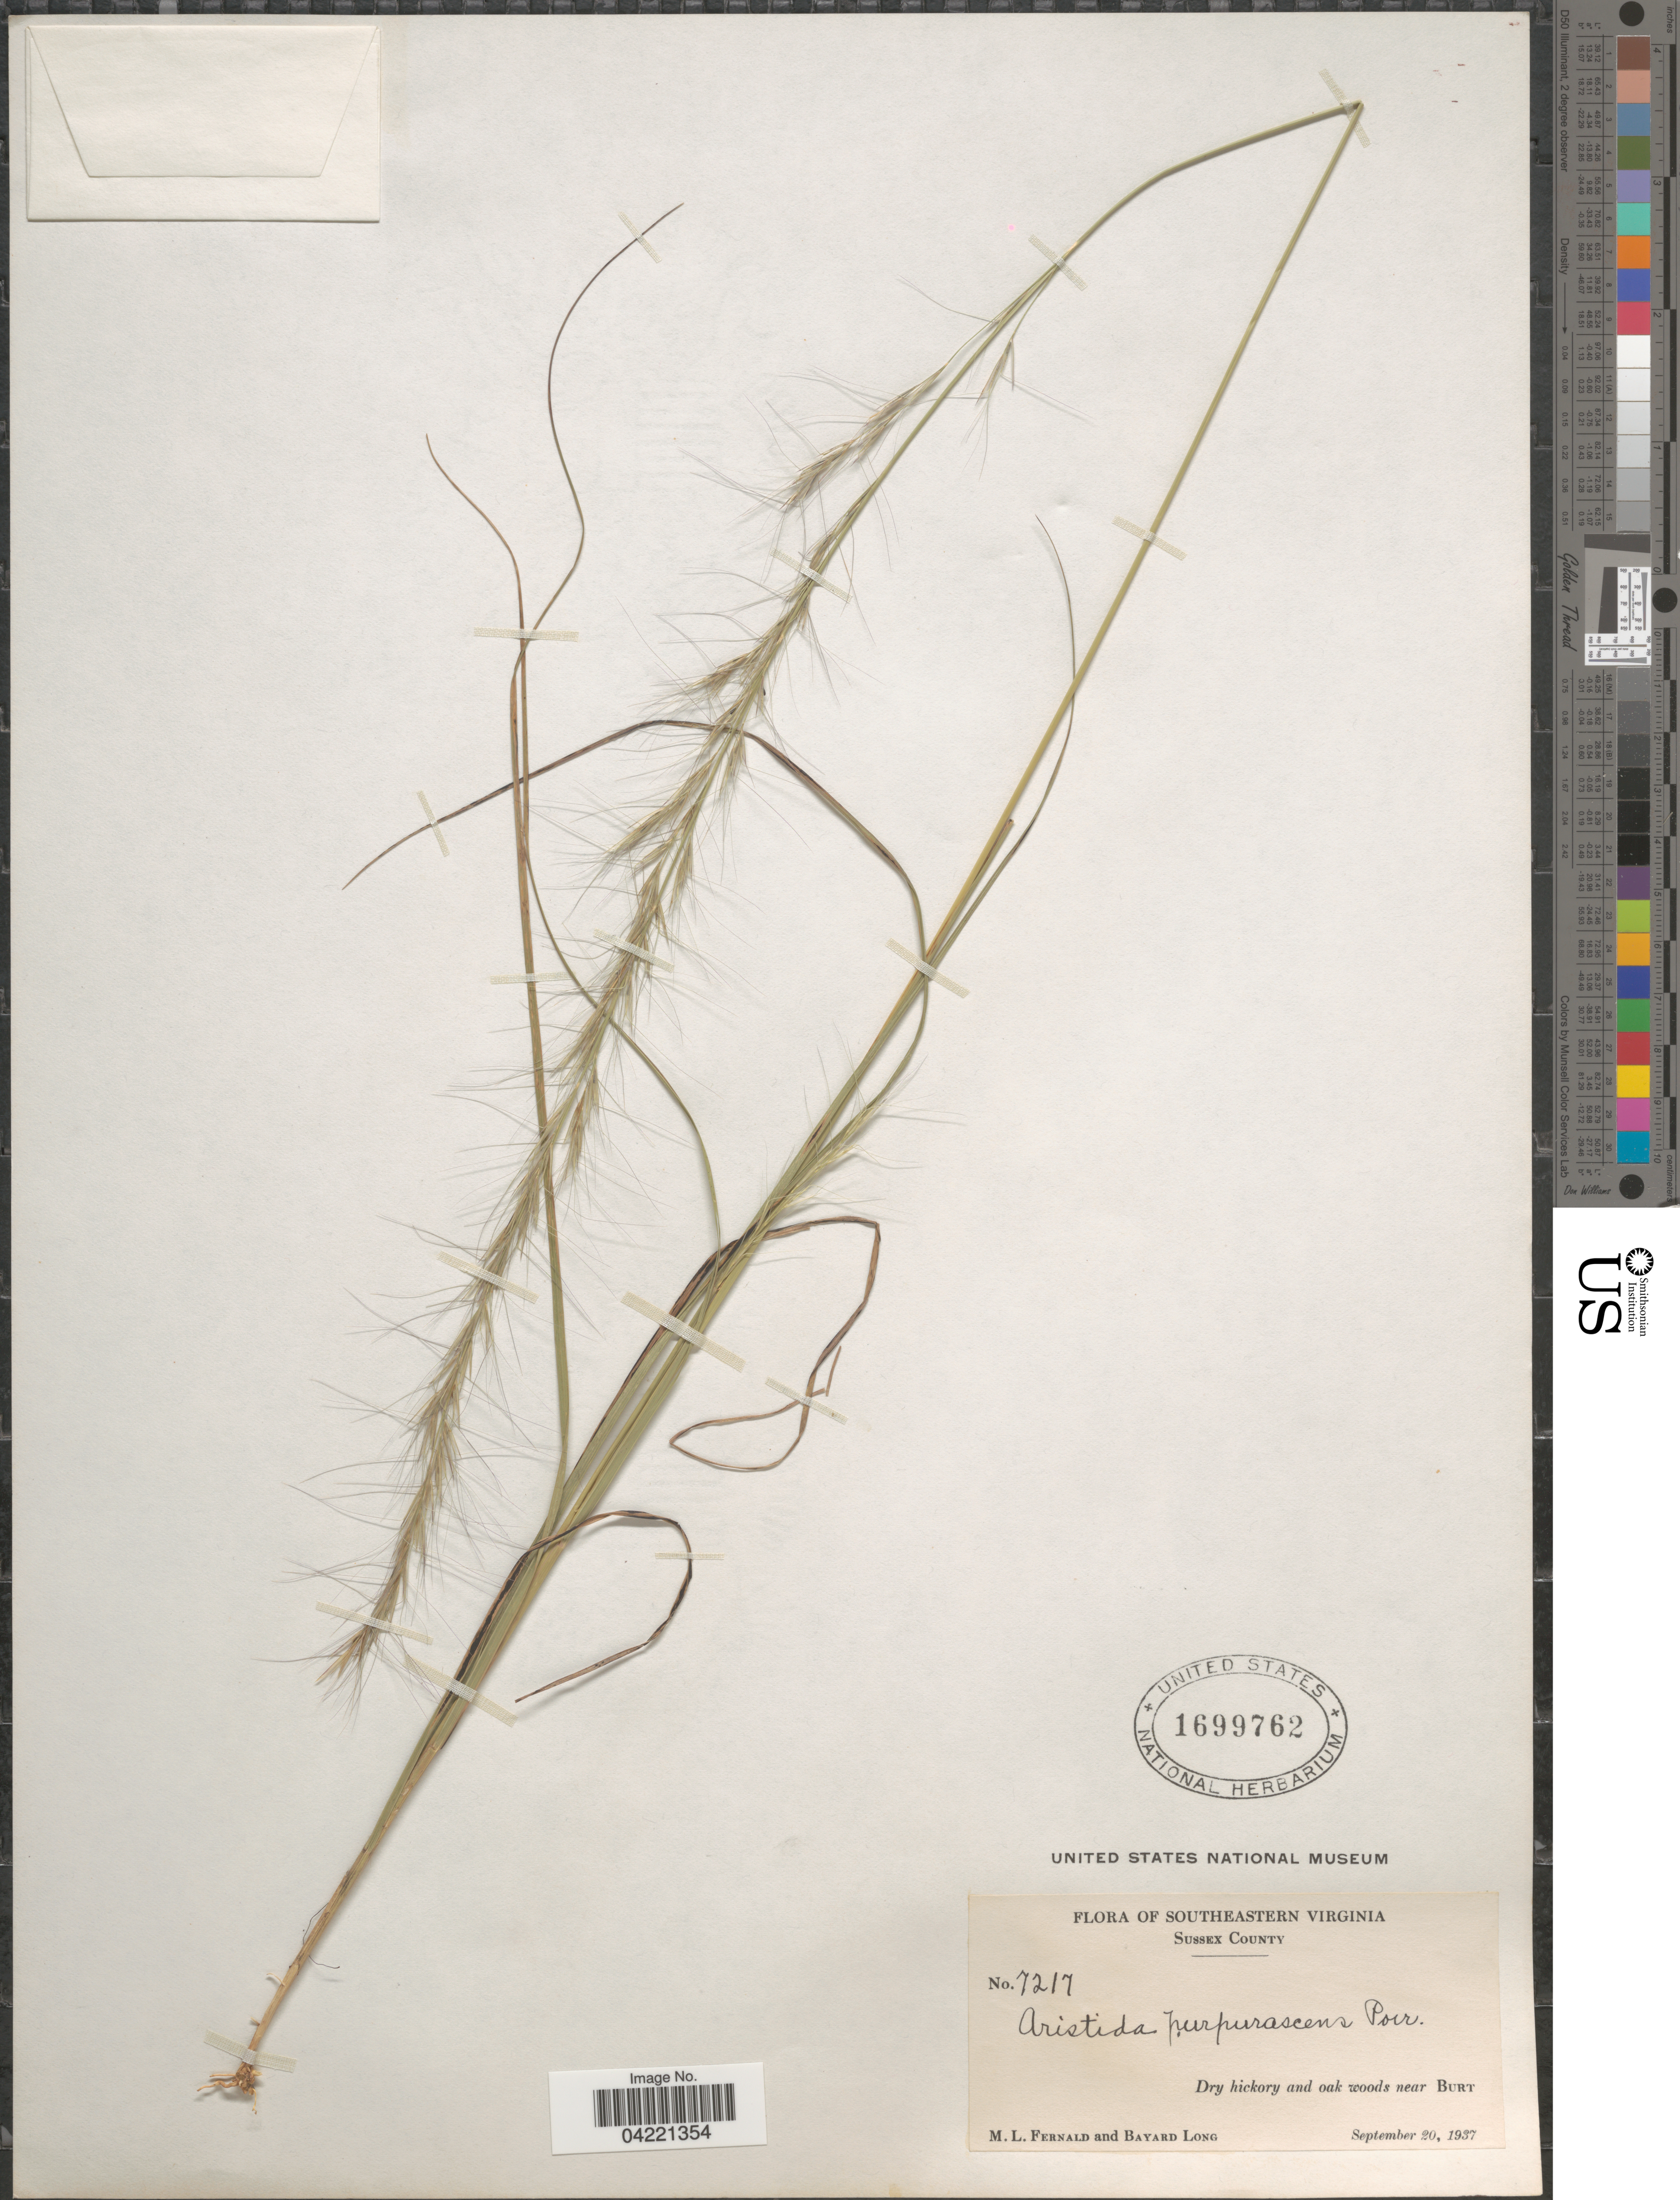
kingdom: Plantae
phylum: Tracheophyta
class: Liliopsida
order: Poales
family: Poaceae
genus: Aristida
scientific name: Aristida purpurascens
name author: Poir.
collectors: M. L. Fernald & B. Long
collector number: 7217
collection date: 1937-09-20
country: United States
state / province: Virginia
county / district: Sussex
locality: Southeastern Virginia. Sussex County. Dry hickory and oak woods near Burt.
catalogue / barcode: US 1699762